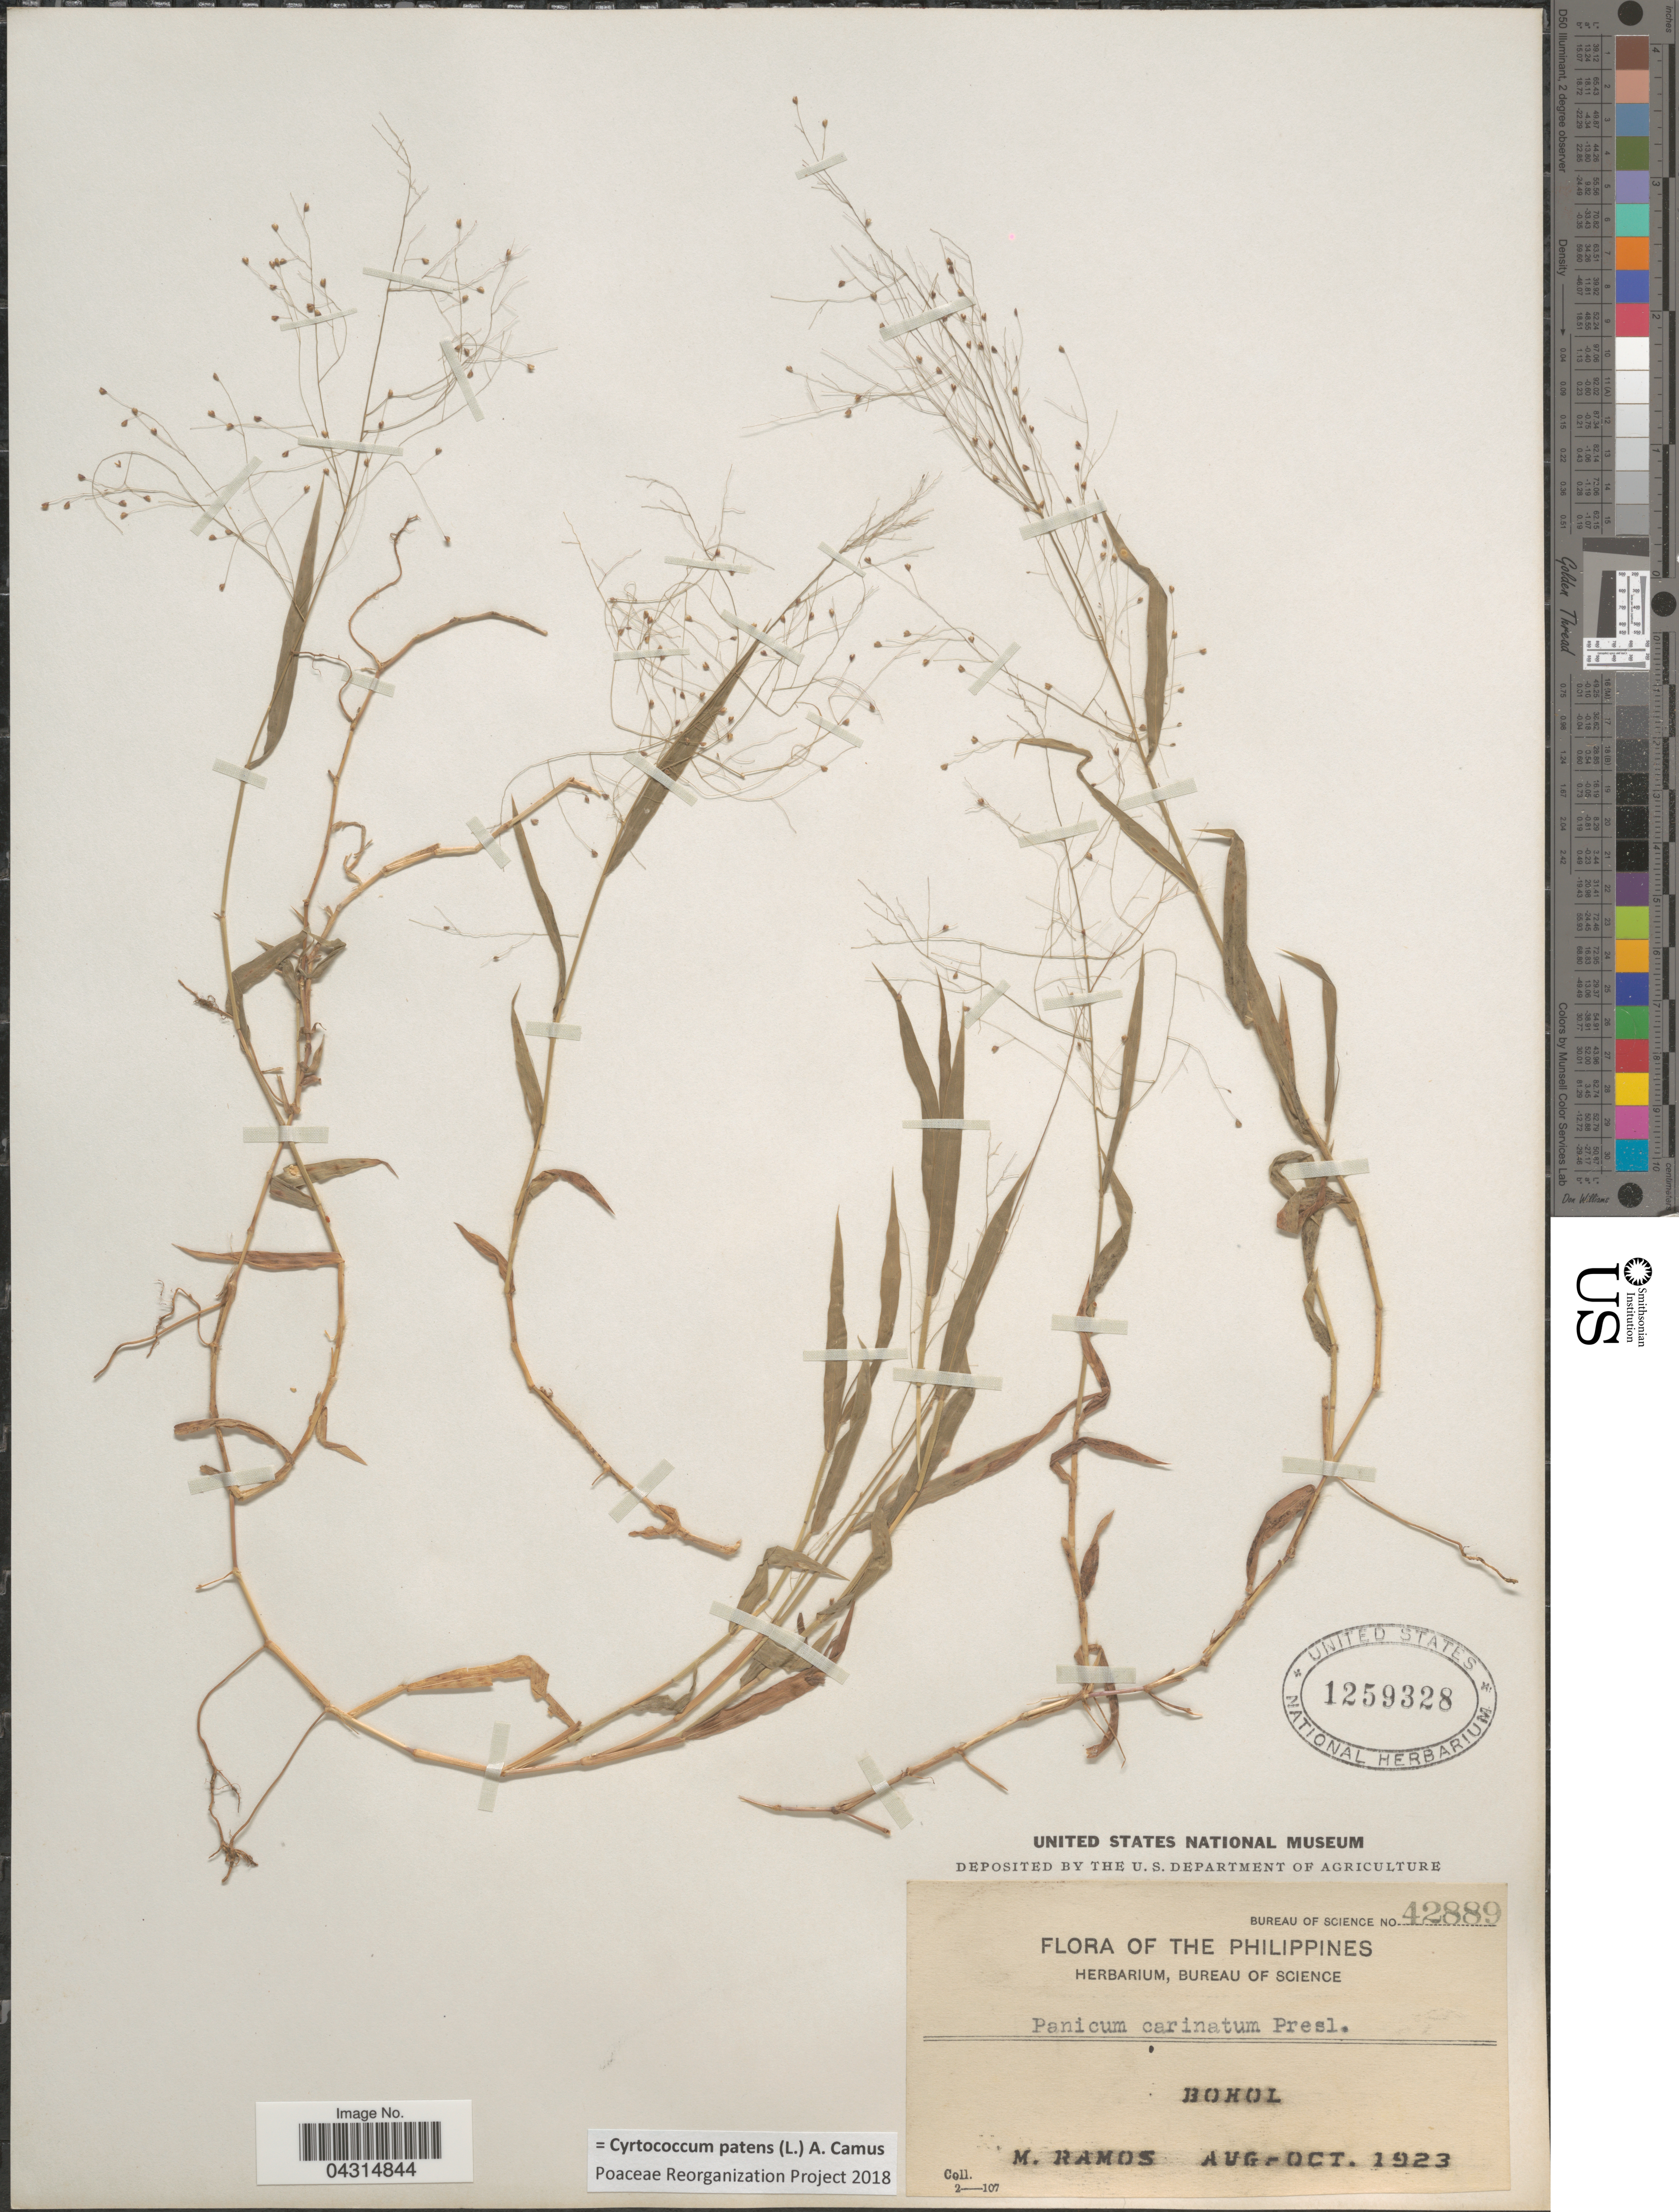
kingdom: Plantae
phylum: Tracheophyta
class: Liliopsida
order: Poales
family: Poaceae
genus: Cyrtococcum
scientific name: Cyrtococcum patens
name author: (L.) A. Camus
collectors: M. Ramos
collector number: Bureau of Science 42889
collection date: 1923-08/1923-10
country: Philippines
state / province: Central Visayas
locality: Bohol.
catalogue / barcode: US 1259328